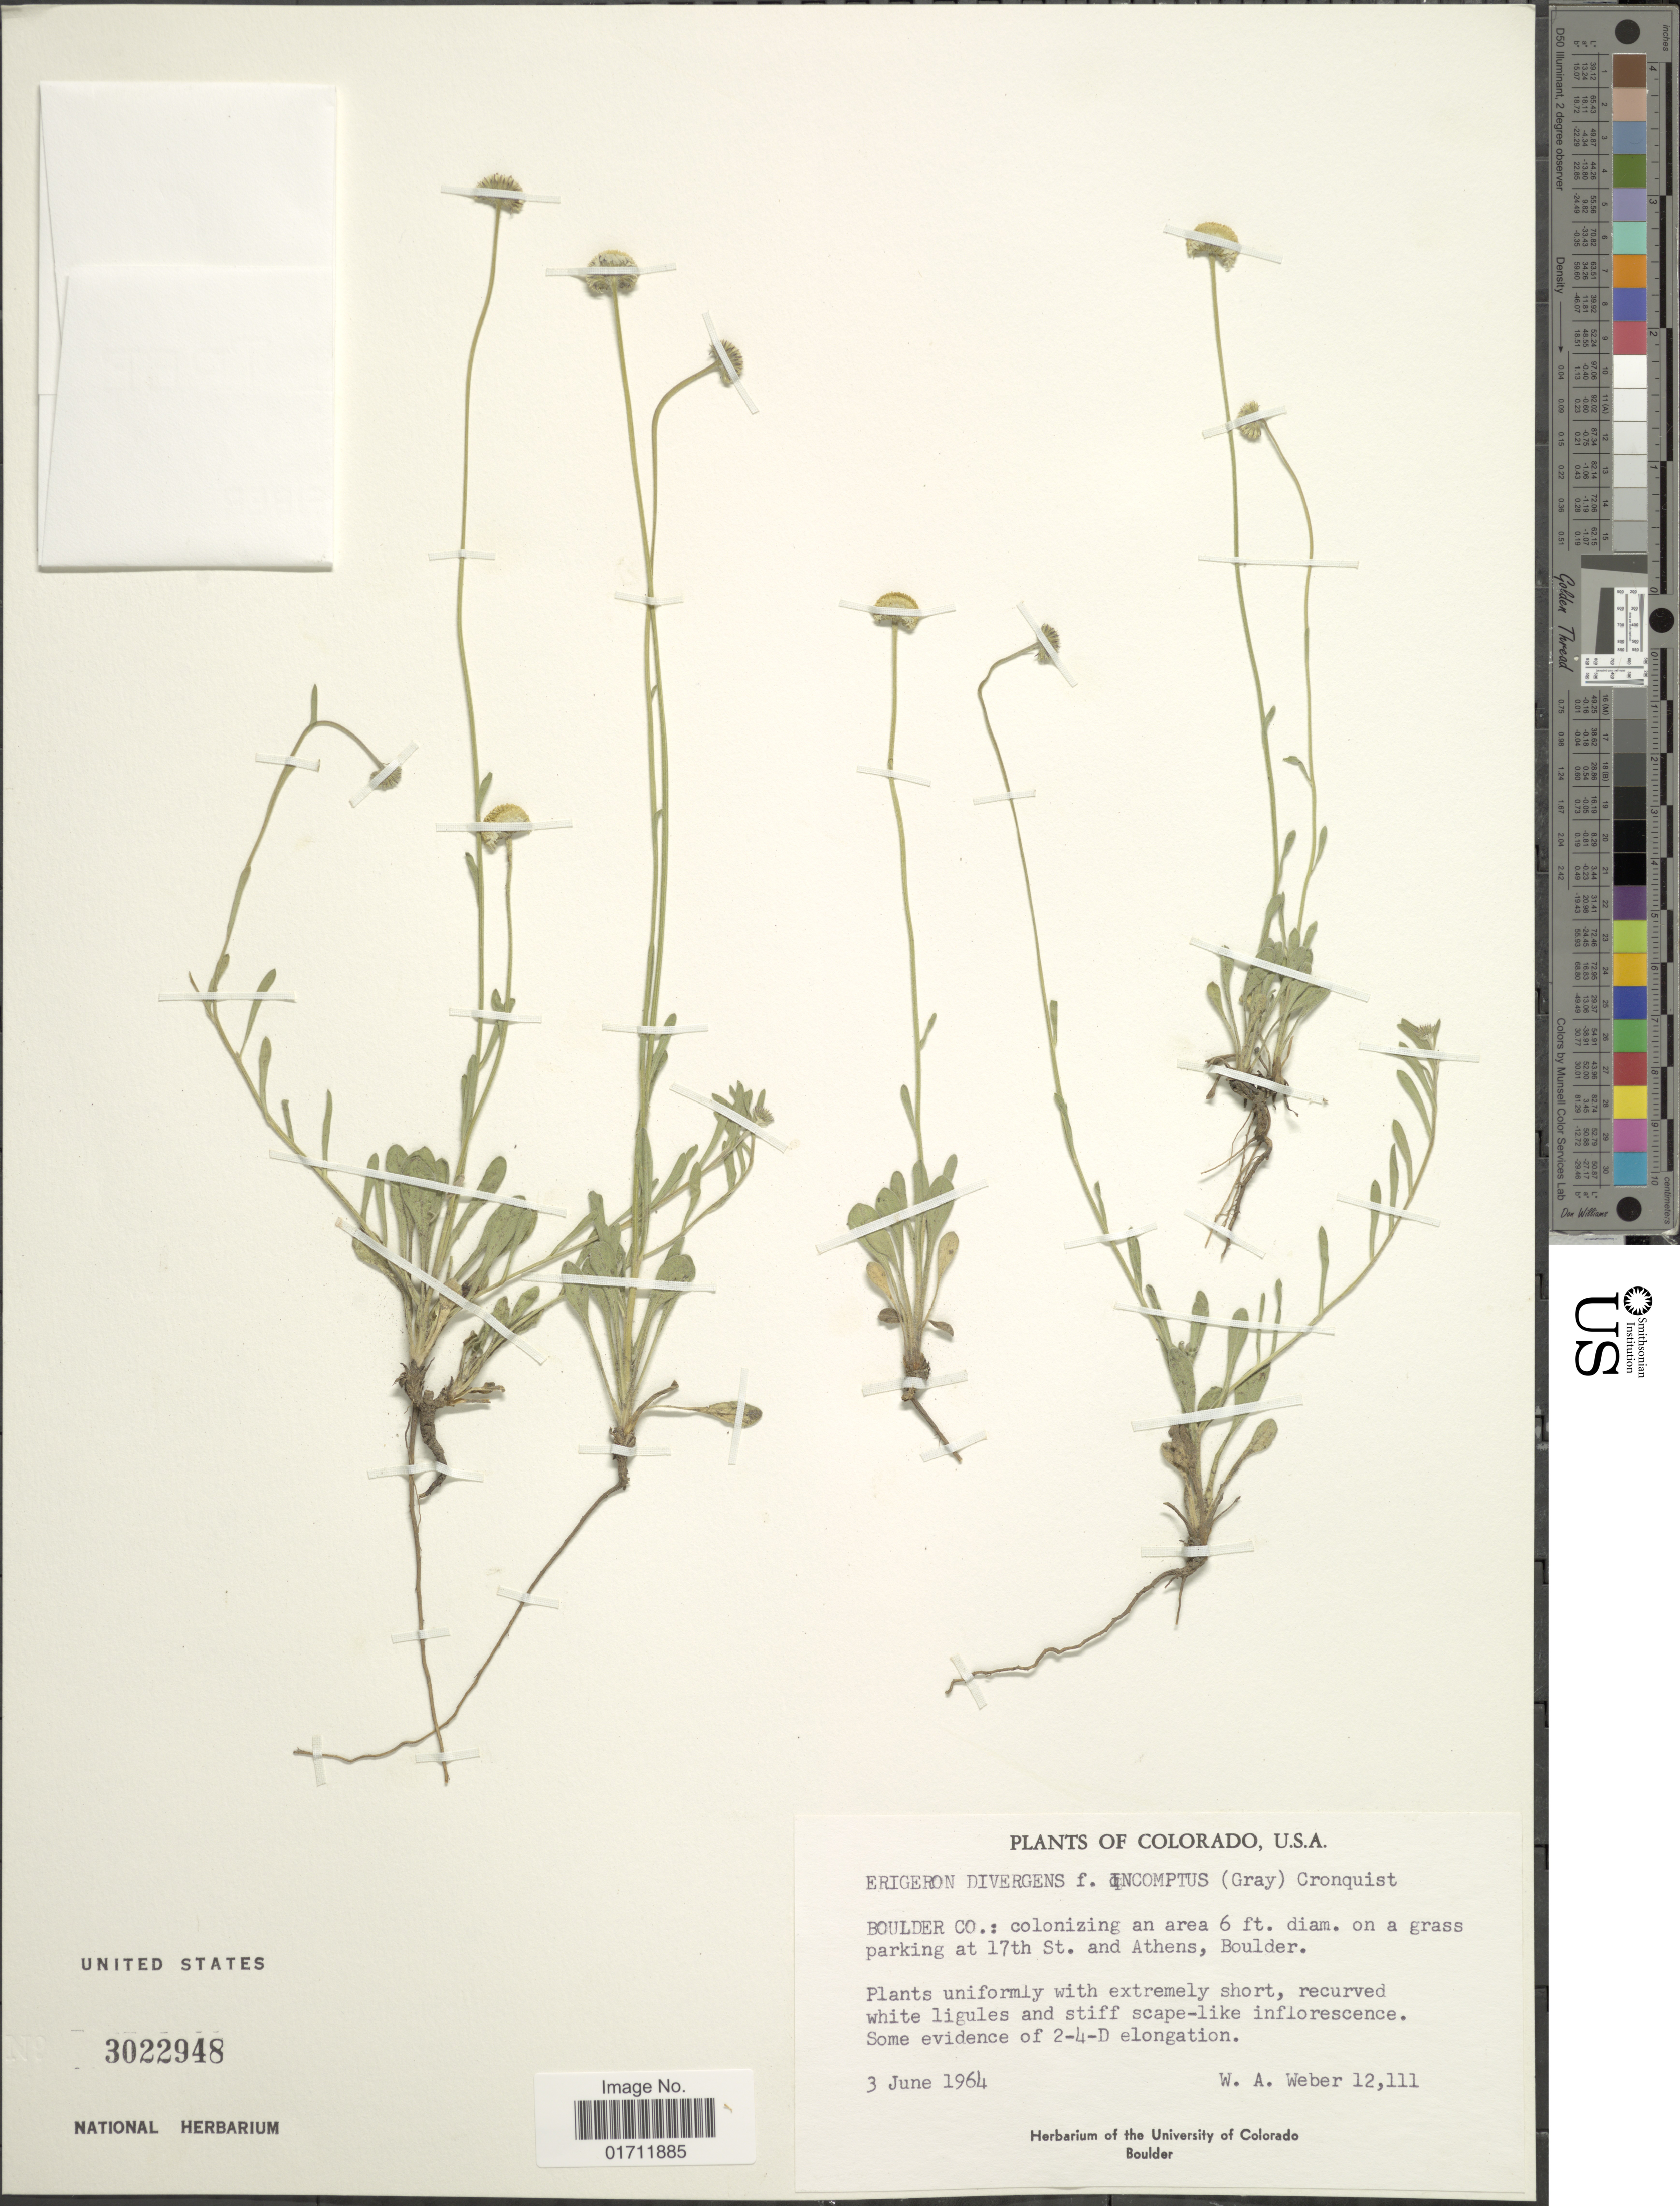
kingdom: Plantae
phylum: Tracheophyta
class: Magnoliopsida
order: Asterales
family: Asteraceae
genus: Erigeron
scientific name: Erigeron divergens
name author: Torr. & A. Gray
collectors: W. A. Weber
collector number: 12111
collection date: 1964-06-03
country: United States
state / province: Colorado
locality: Boulder Co: colonizing an area, on a grass parking at 17th St. and Athens, Boulder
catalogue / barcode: US 3022948